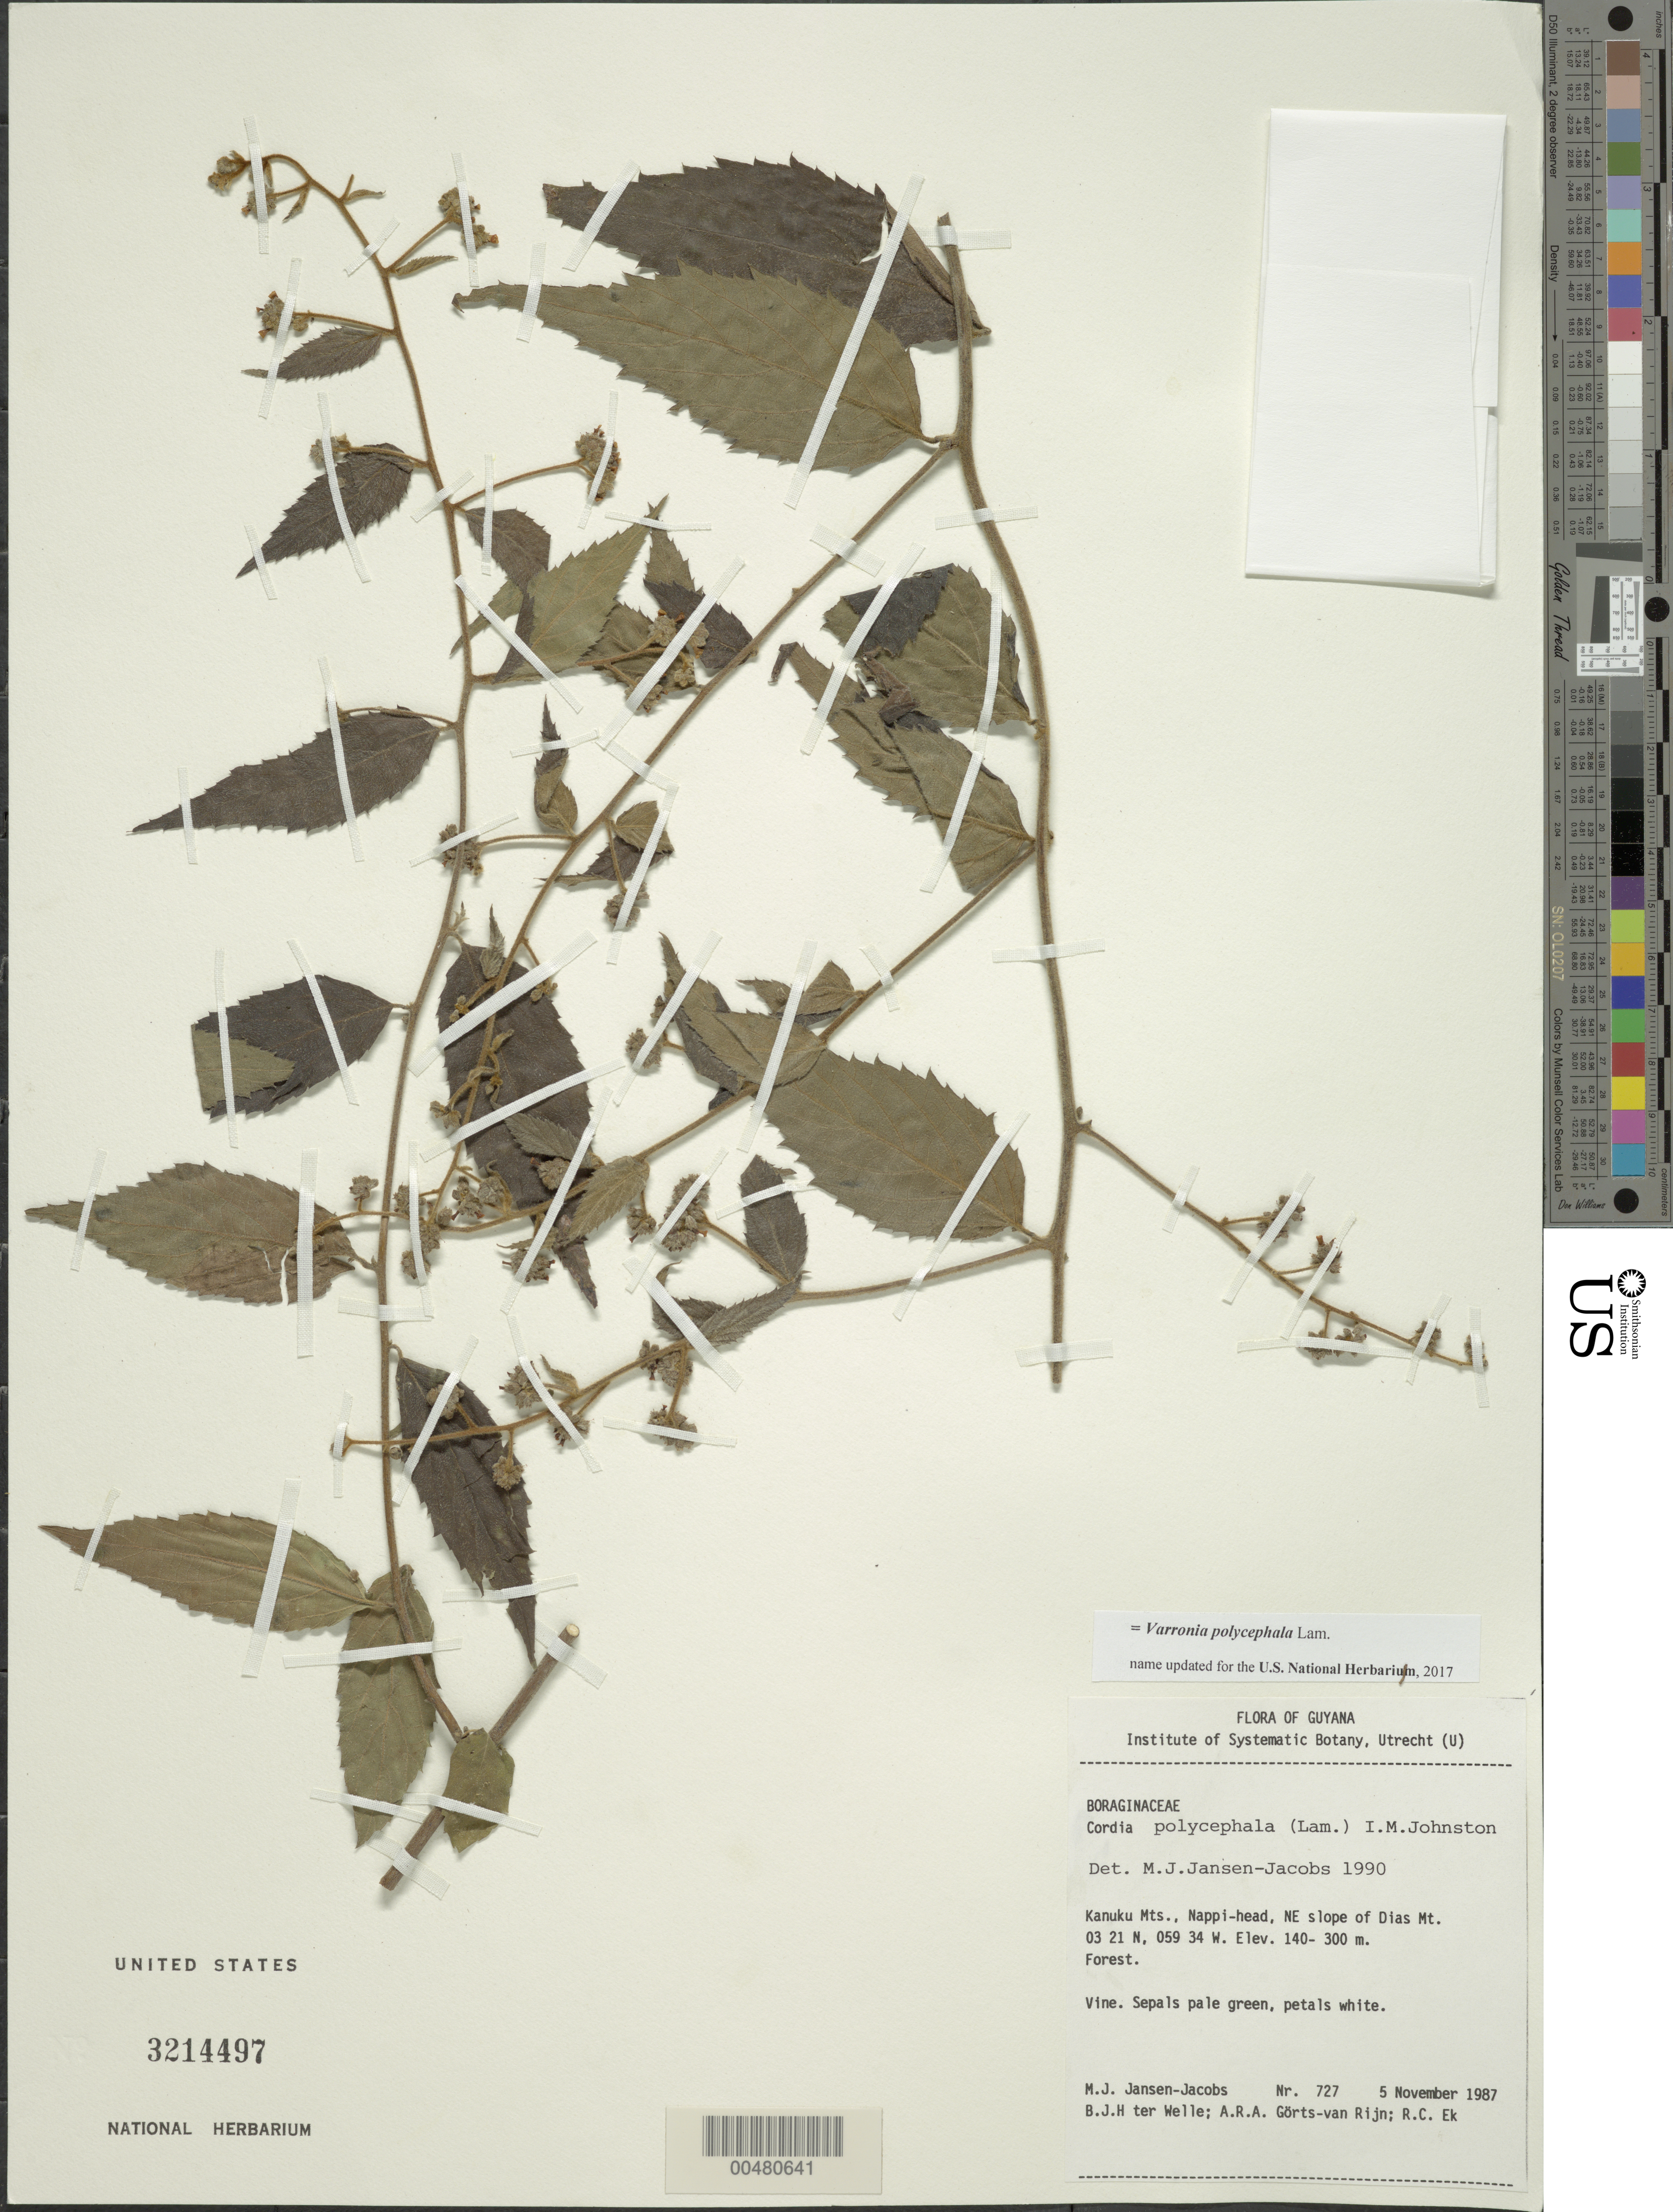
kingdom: Plantae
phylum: Tracheophyta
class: Magnoliopsida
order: Boraginales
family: Cordiaceae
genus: Varronia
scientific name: Varronia polycephala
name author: Lam.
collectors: M. J. Jansen-Jacobs, B. Welle, A. .R. A. Görts-van Rijn & R. C. Ek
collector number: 727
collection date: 1987-11-05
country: Guyana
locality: Kanuku Mts., Nappi-head, NE slope of Dias Mt.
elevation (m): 140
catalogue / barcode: US 3214497